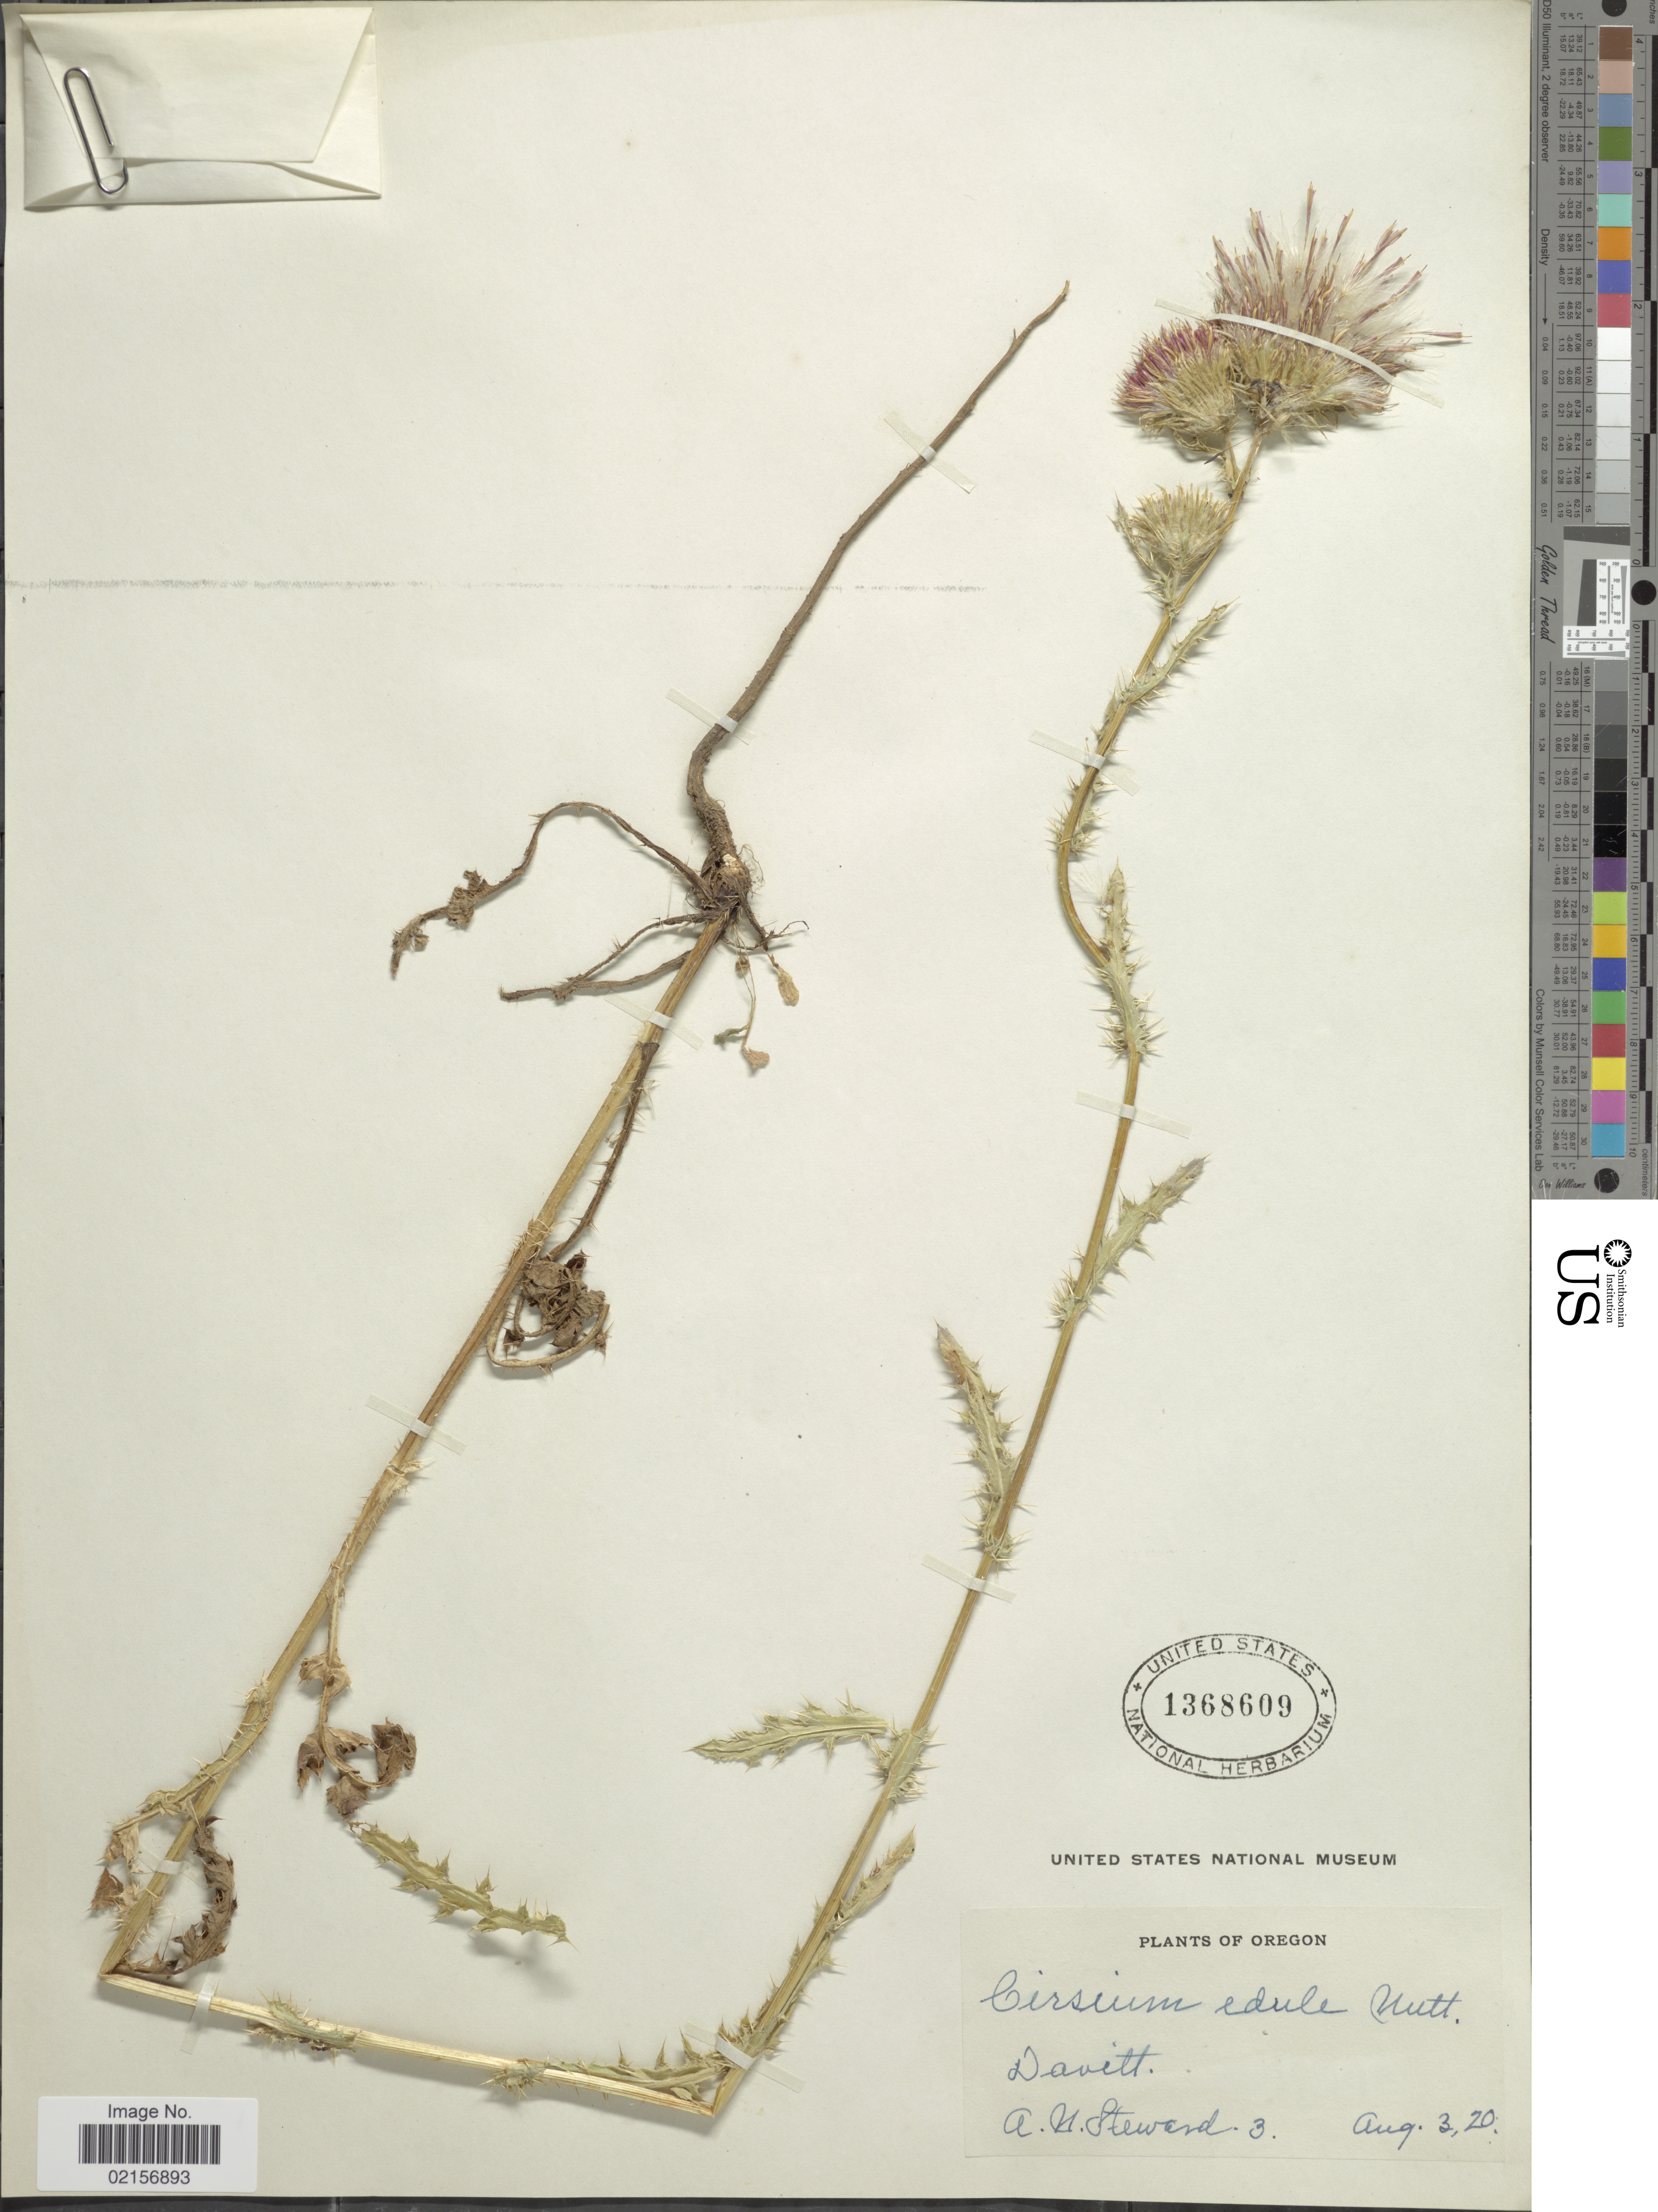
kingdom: Plantae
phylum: Tracheophyta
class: Magnoliopsida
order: Asterales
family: Asteraceae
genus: Cirsium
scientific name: Cirsium edule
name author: Nutt.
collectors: A. N. Steward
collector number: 3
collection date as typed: Transcribed d/m/y: 3/8/20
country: United States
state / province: Oregon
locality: Davitt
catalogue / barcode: US 1368609